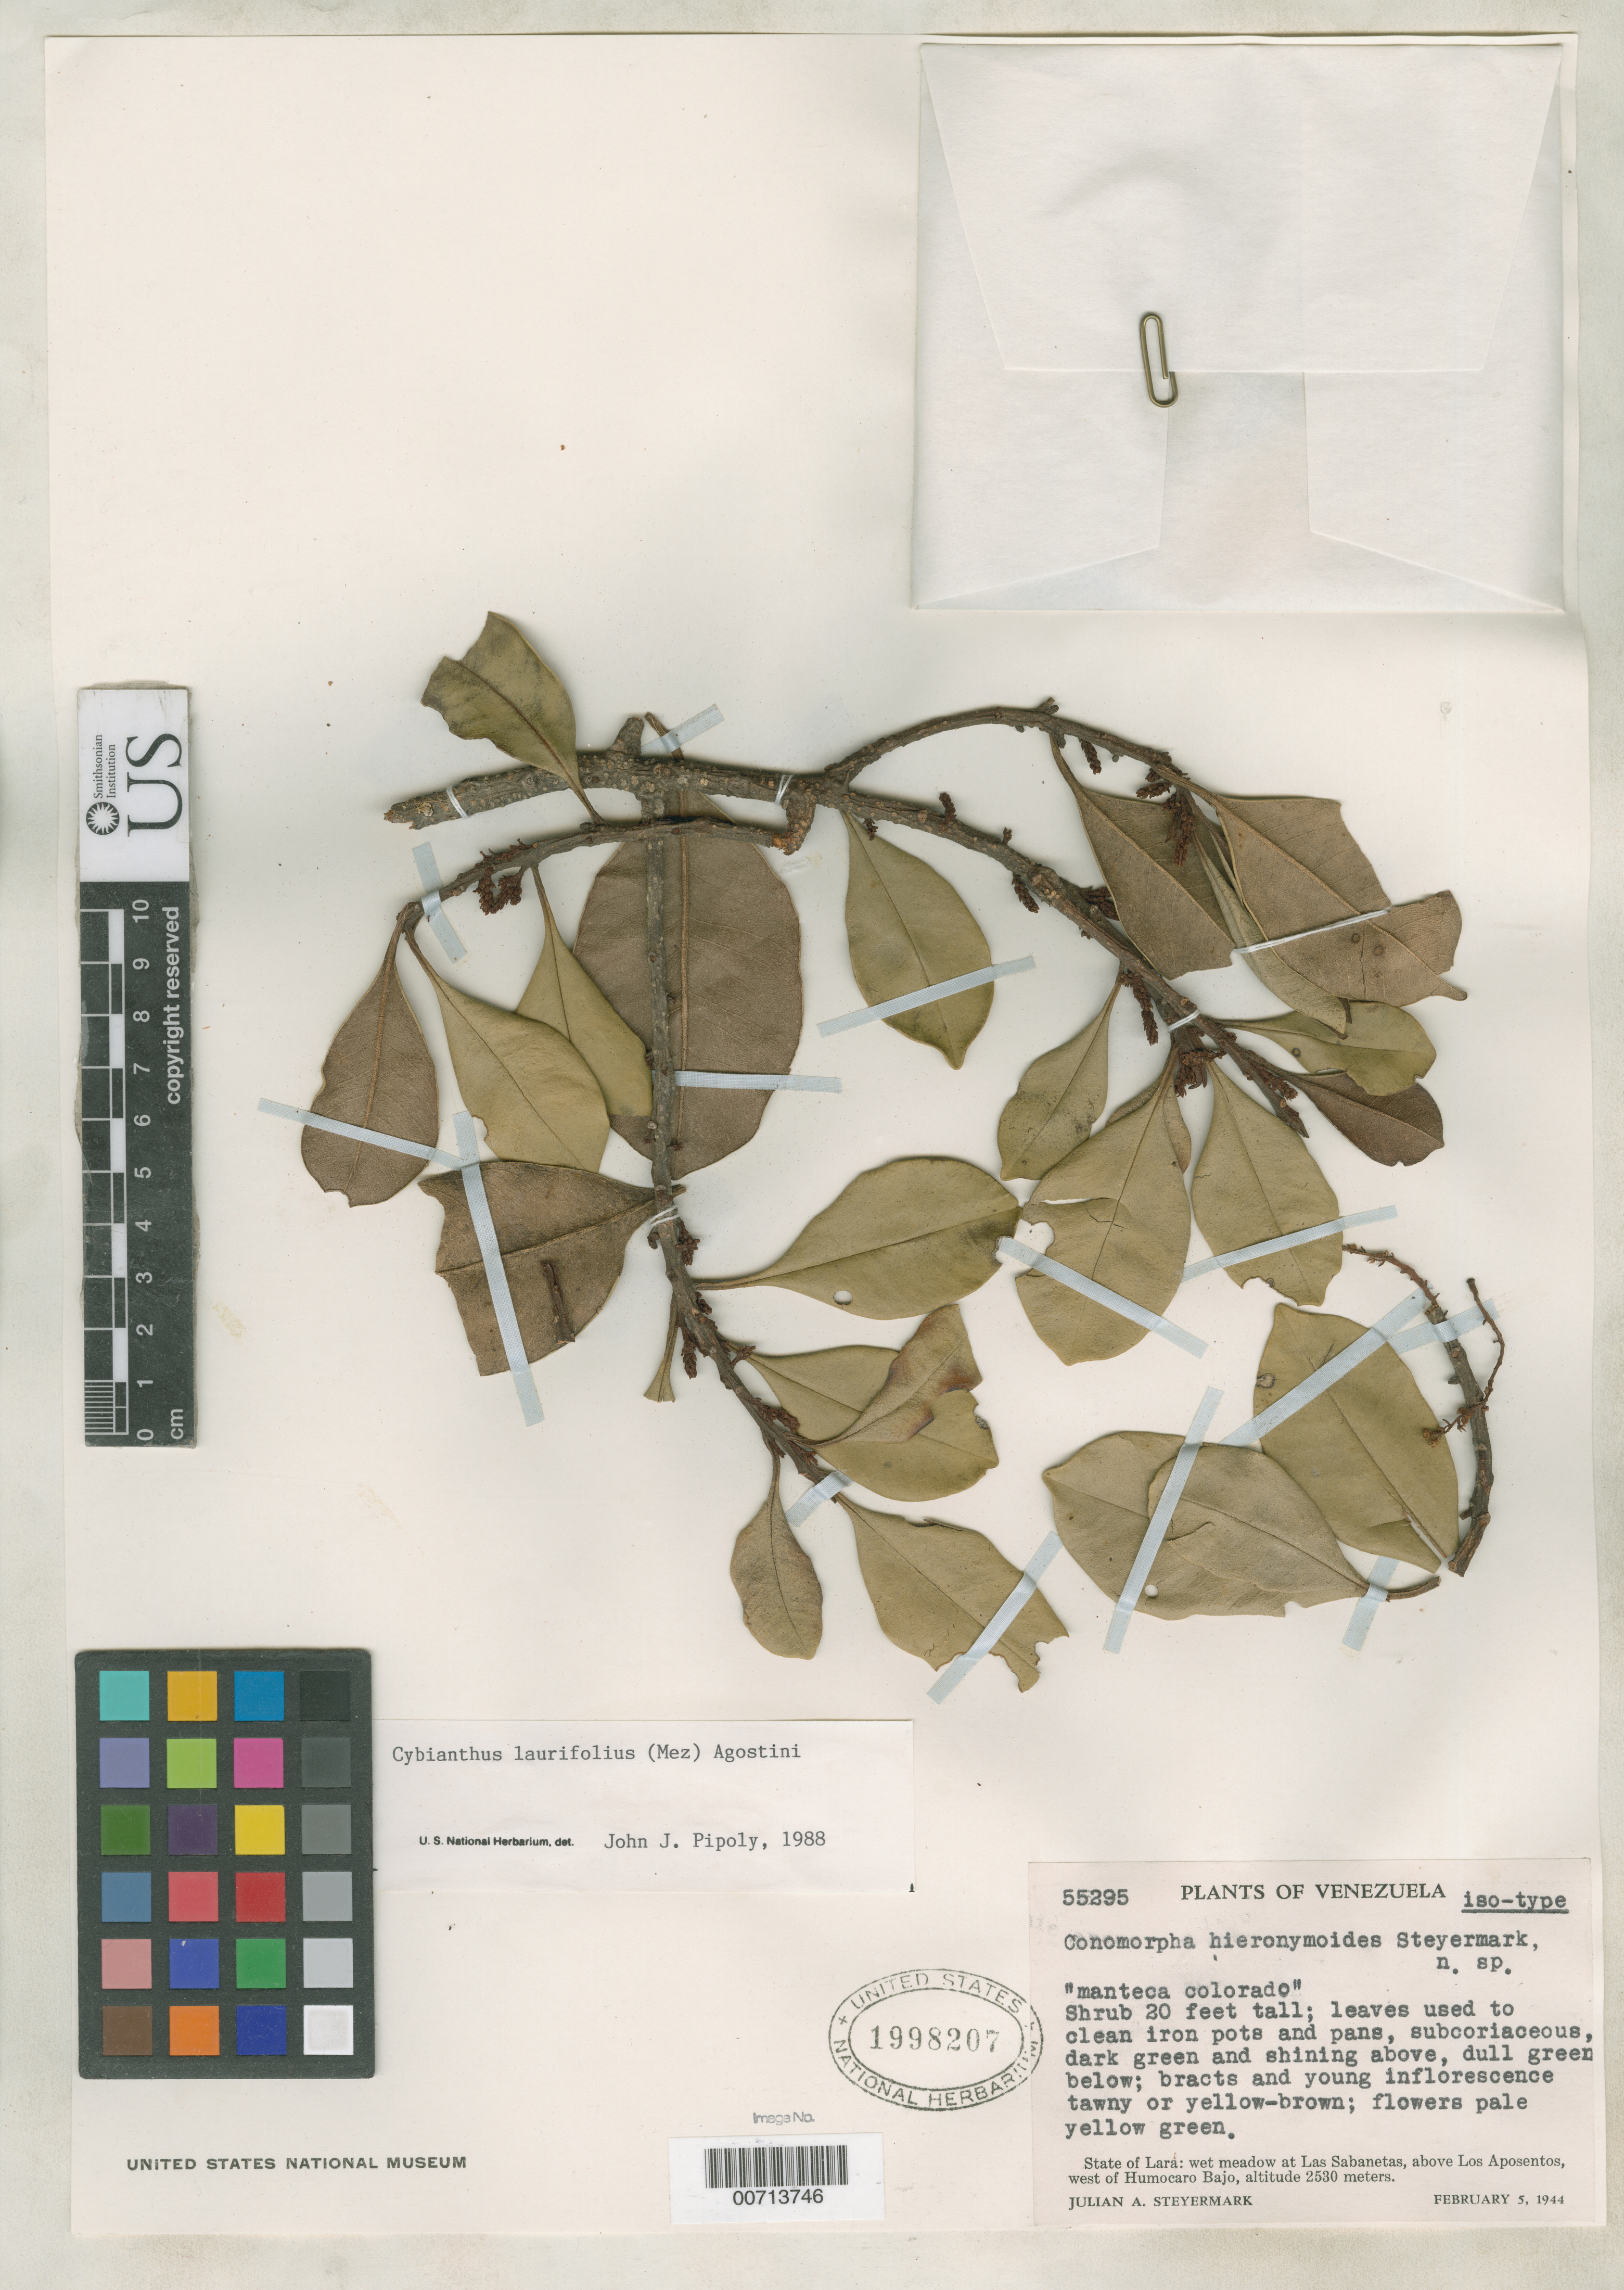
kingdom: Plantae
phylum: Tracheophyta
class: Magnoliopsida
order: Ericales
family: Primulaceae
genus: Conomorpha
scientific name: Conomorpha hieronymoides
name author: Steyerm.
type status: Isotype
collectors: J. Steyermark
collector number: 55295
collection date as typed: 05 Jan 1944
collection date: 1944-01-05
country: Venezuela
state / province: Lara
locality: Las Sabanetas, above Los Aposentos, W of Hymocaro Bay.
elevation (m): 2530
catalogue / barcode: US 1998207